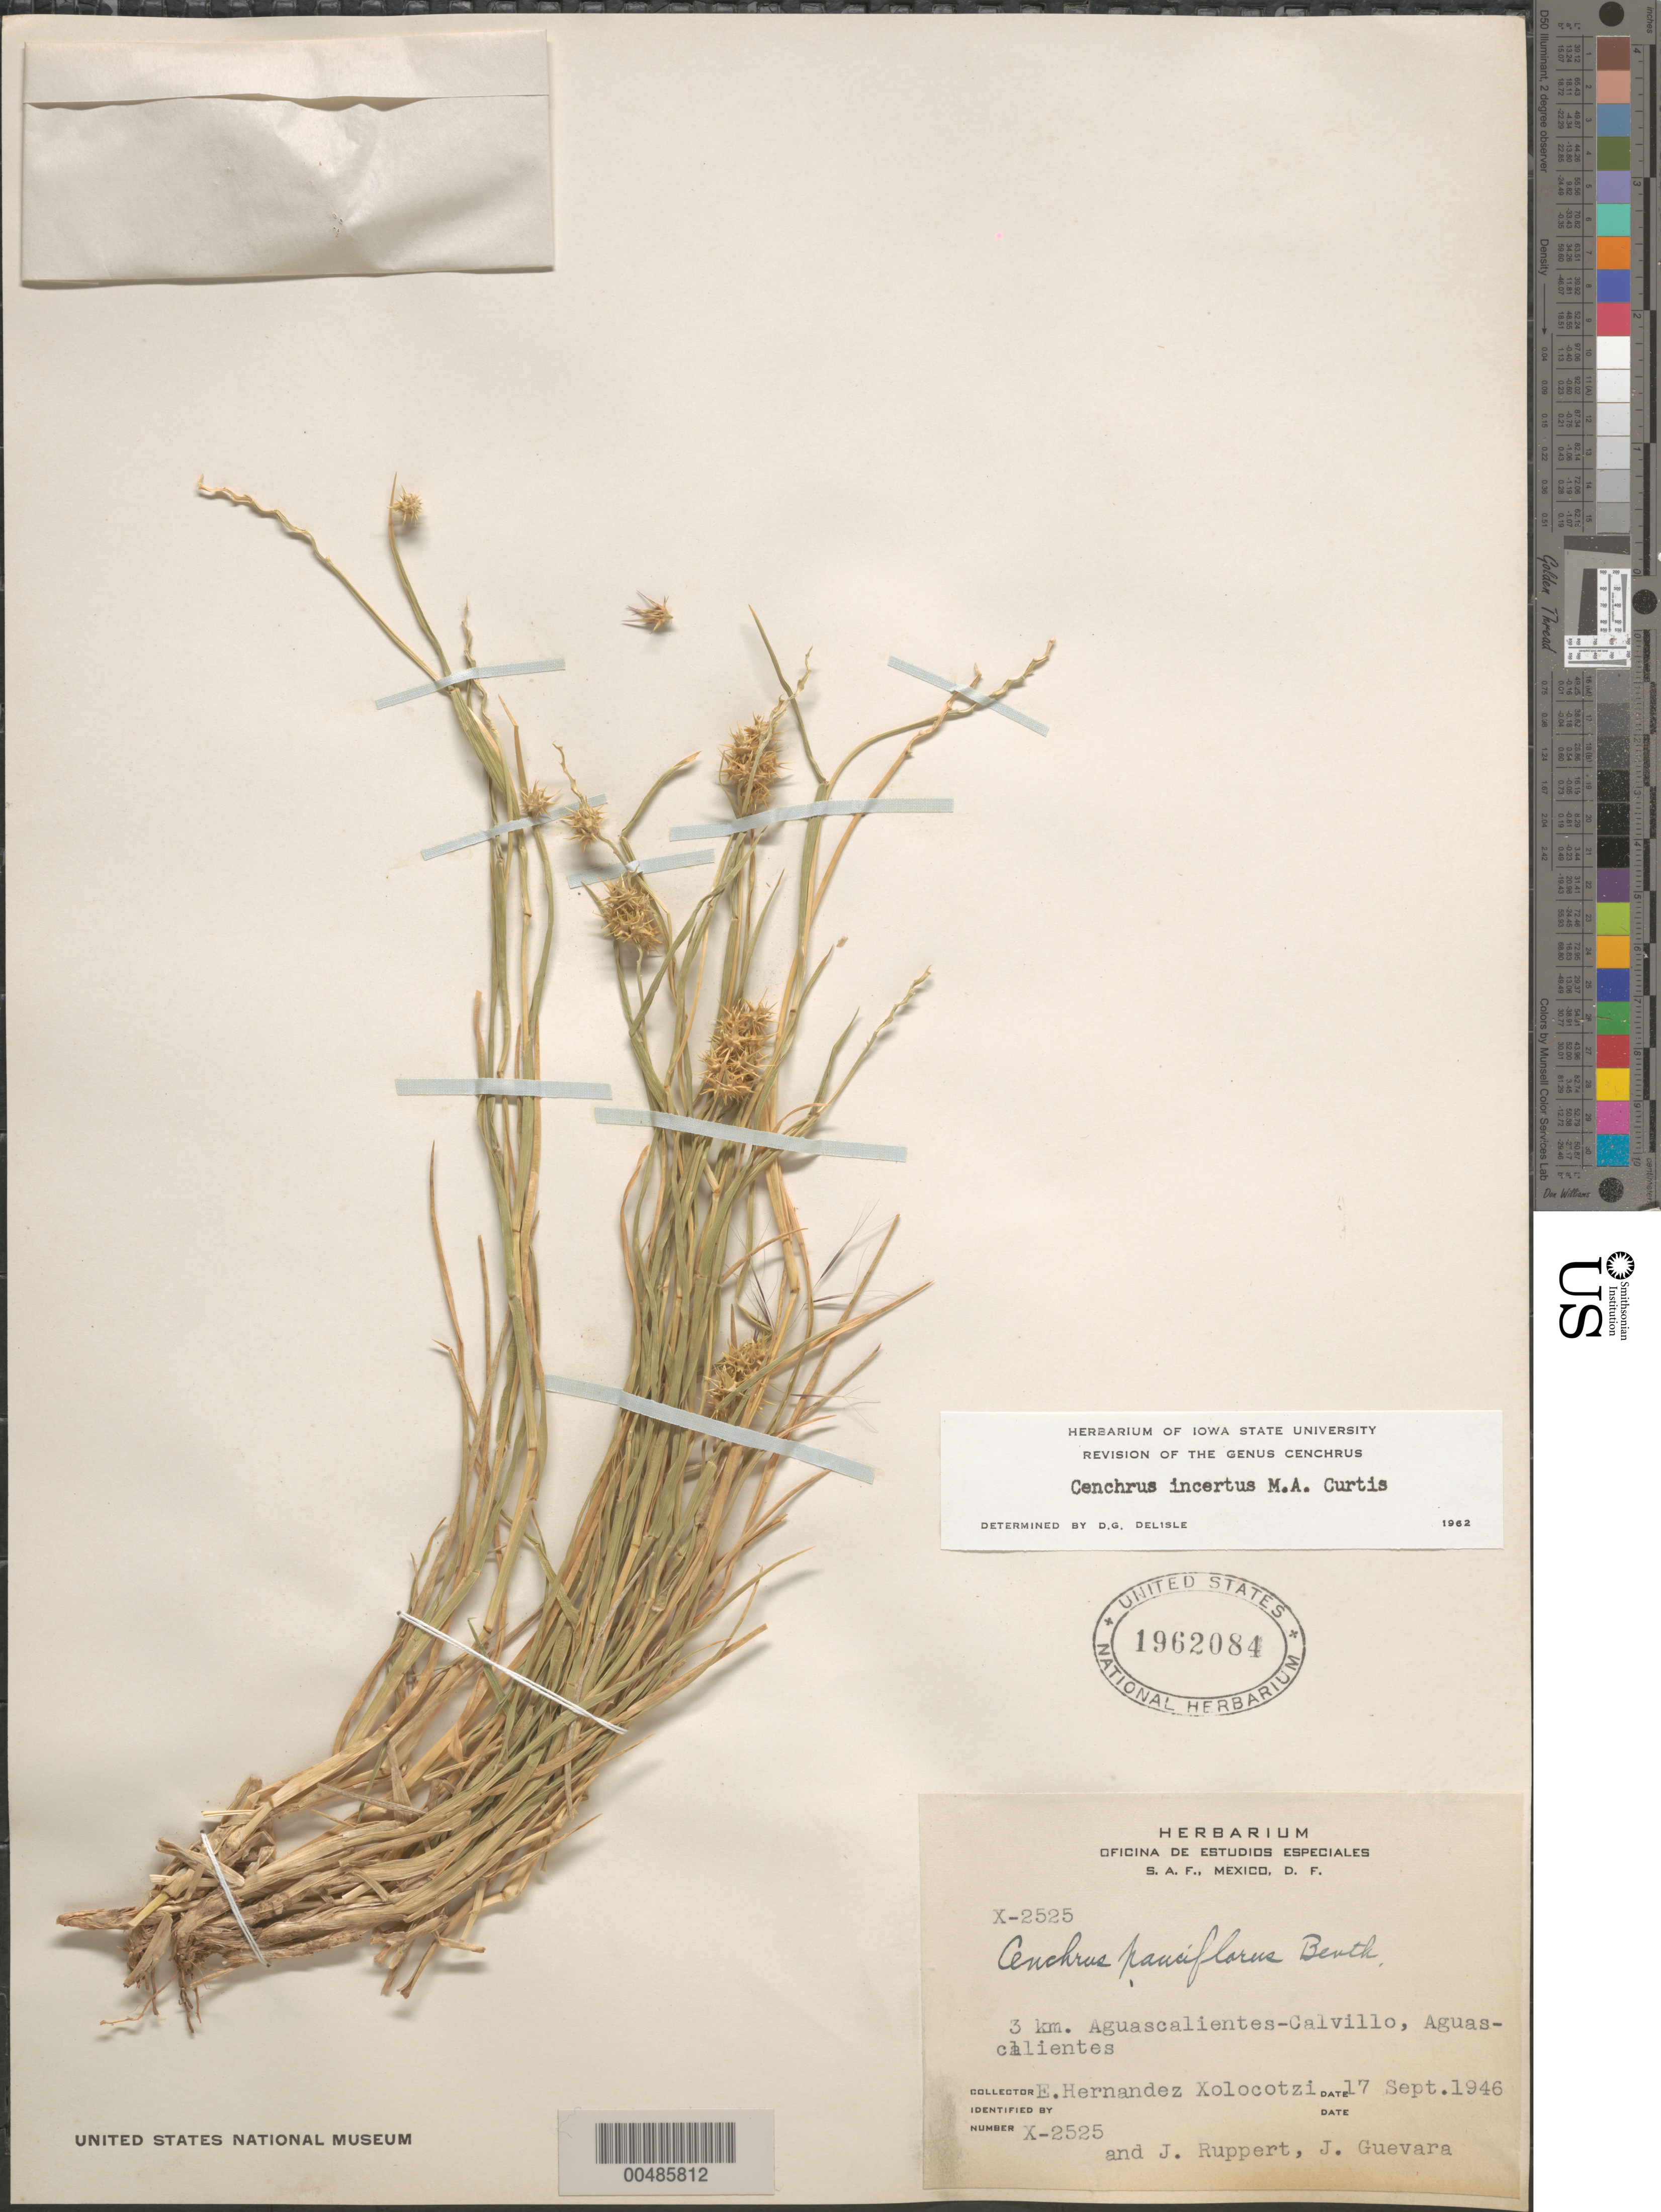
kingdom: Plantae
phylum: Tracheophyta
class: Liliopsida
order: Poales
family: Poaceae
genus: Cenchrus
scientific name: Cenchrus incertus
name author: M.A. Curtis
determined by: Delisle, D. G.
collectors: E. I. Hernández-X., J. Ruppert & J. Guevara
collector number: X-2525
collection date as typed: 17 Sep 1946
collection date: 1946-09-17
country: Mexico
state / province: Aguascalientes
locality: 3 km Aguascalientes-Calvillo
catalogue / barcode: US 1962084